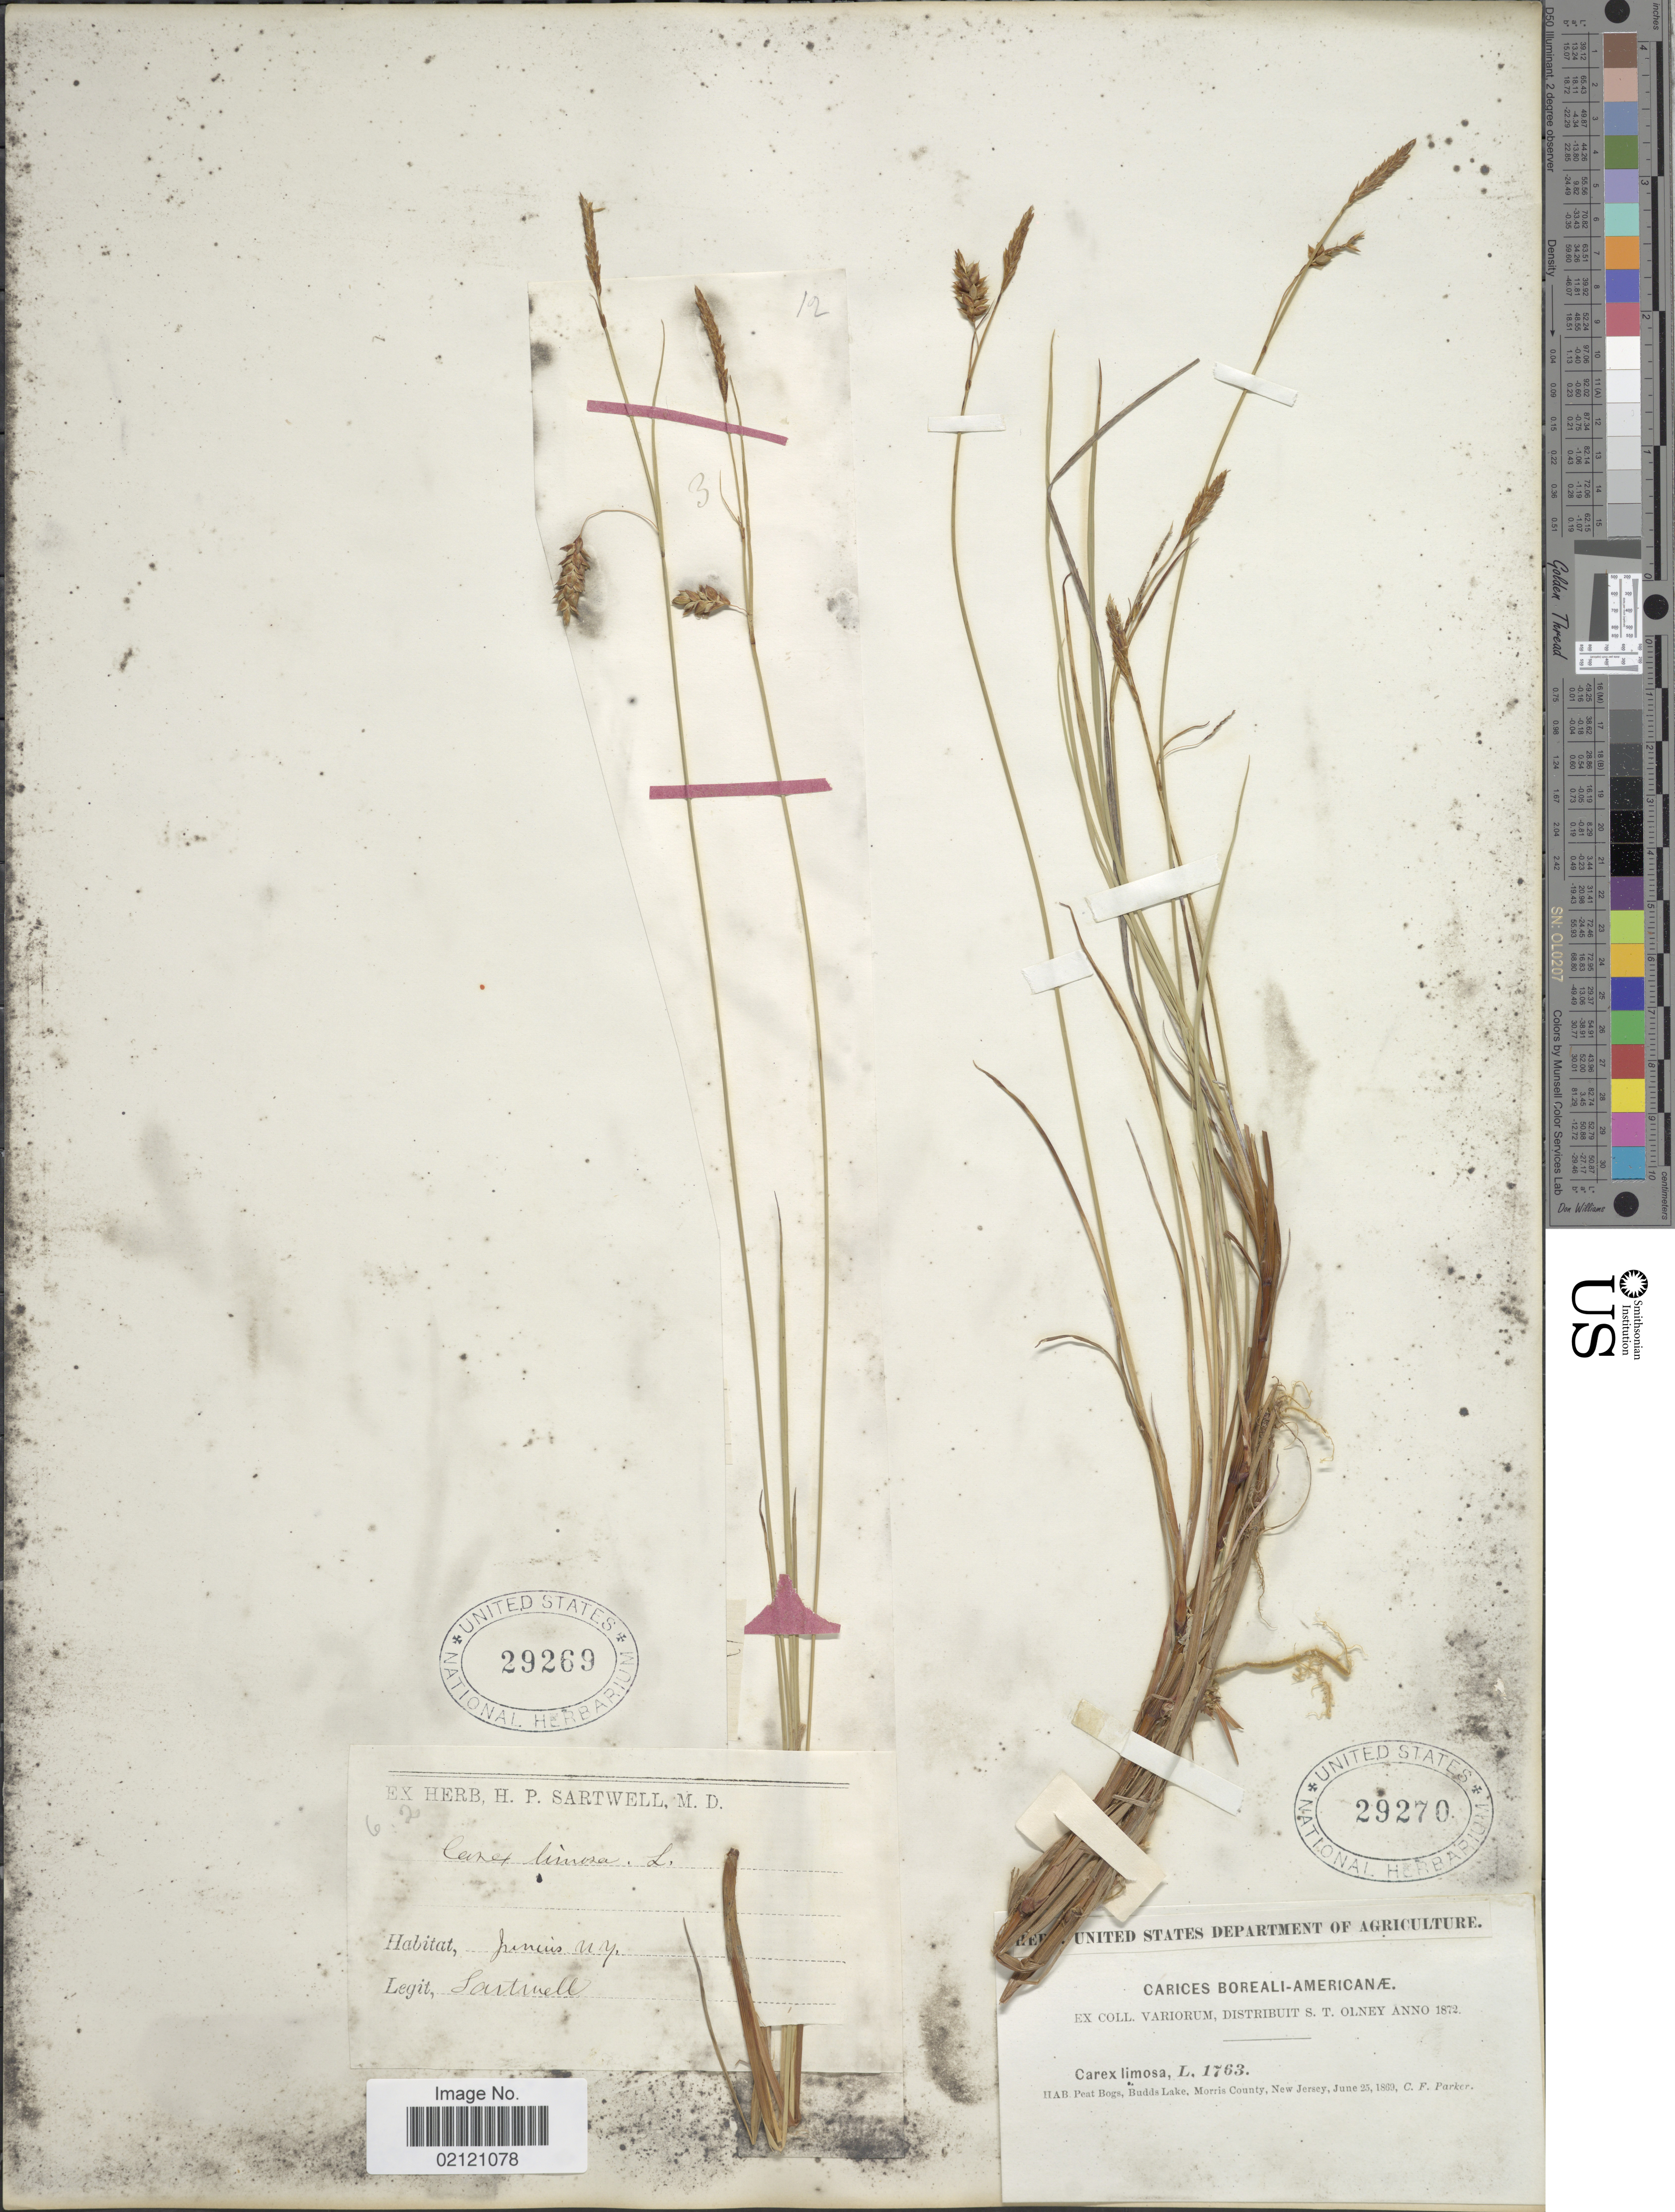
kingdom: Plantae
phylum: Tracheophyta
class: Liliopsida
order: Poales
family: Cyperaceae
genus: Carex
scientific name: Carex limosa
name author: L.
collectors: C. F. Parker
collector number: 1763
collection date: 1869-06-25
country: United States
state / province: New Jersey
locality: Peat Bogs, Budds Lake, Morris County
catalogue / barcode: US 29270-2